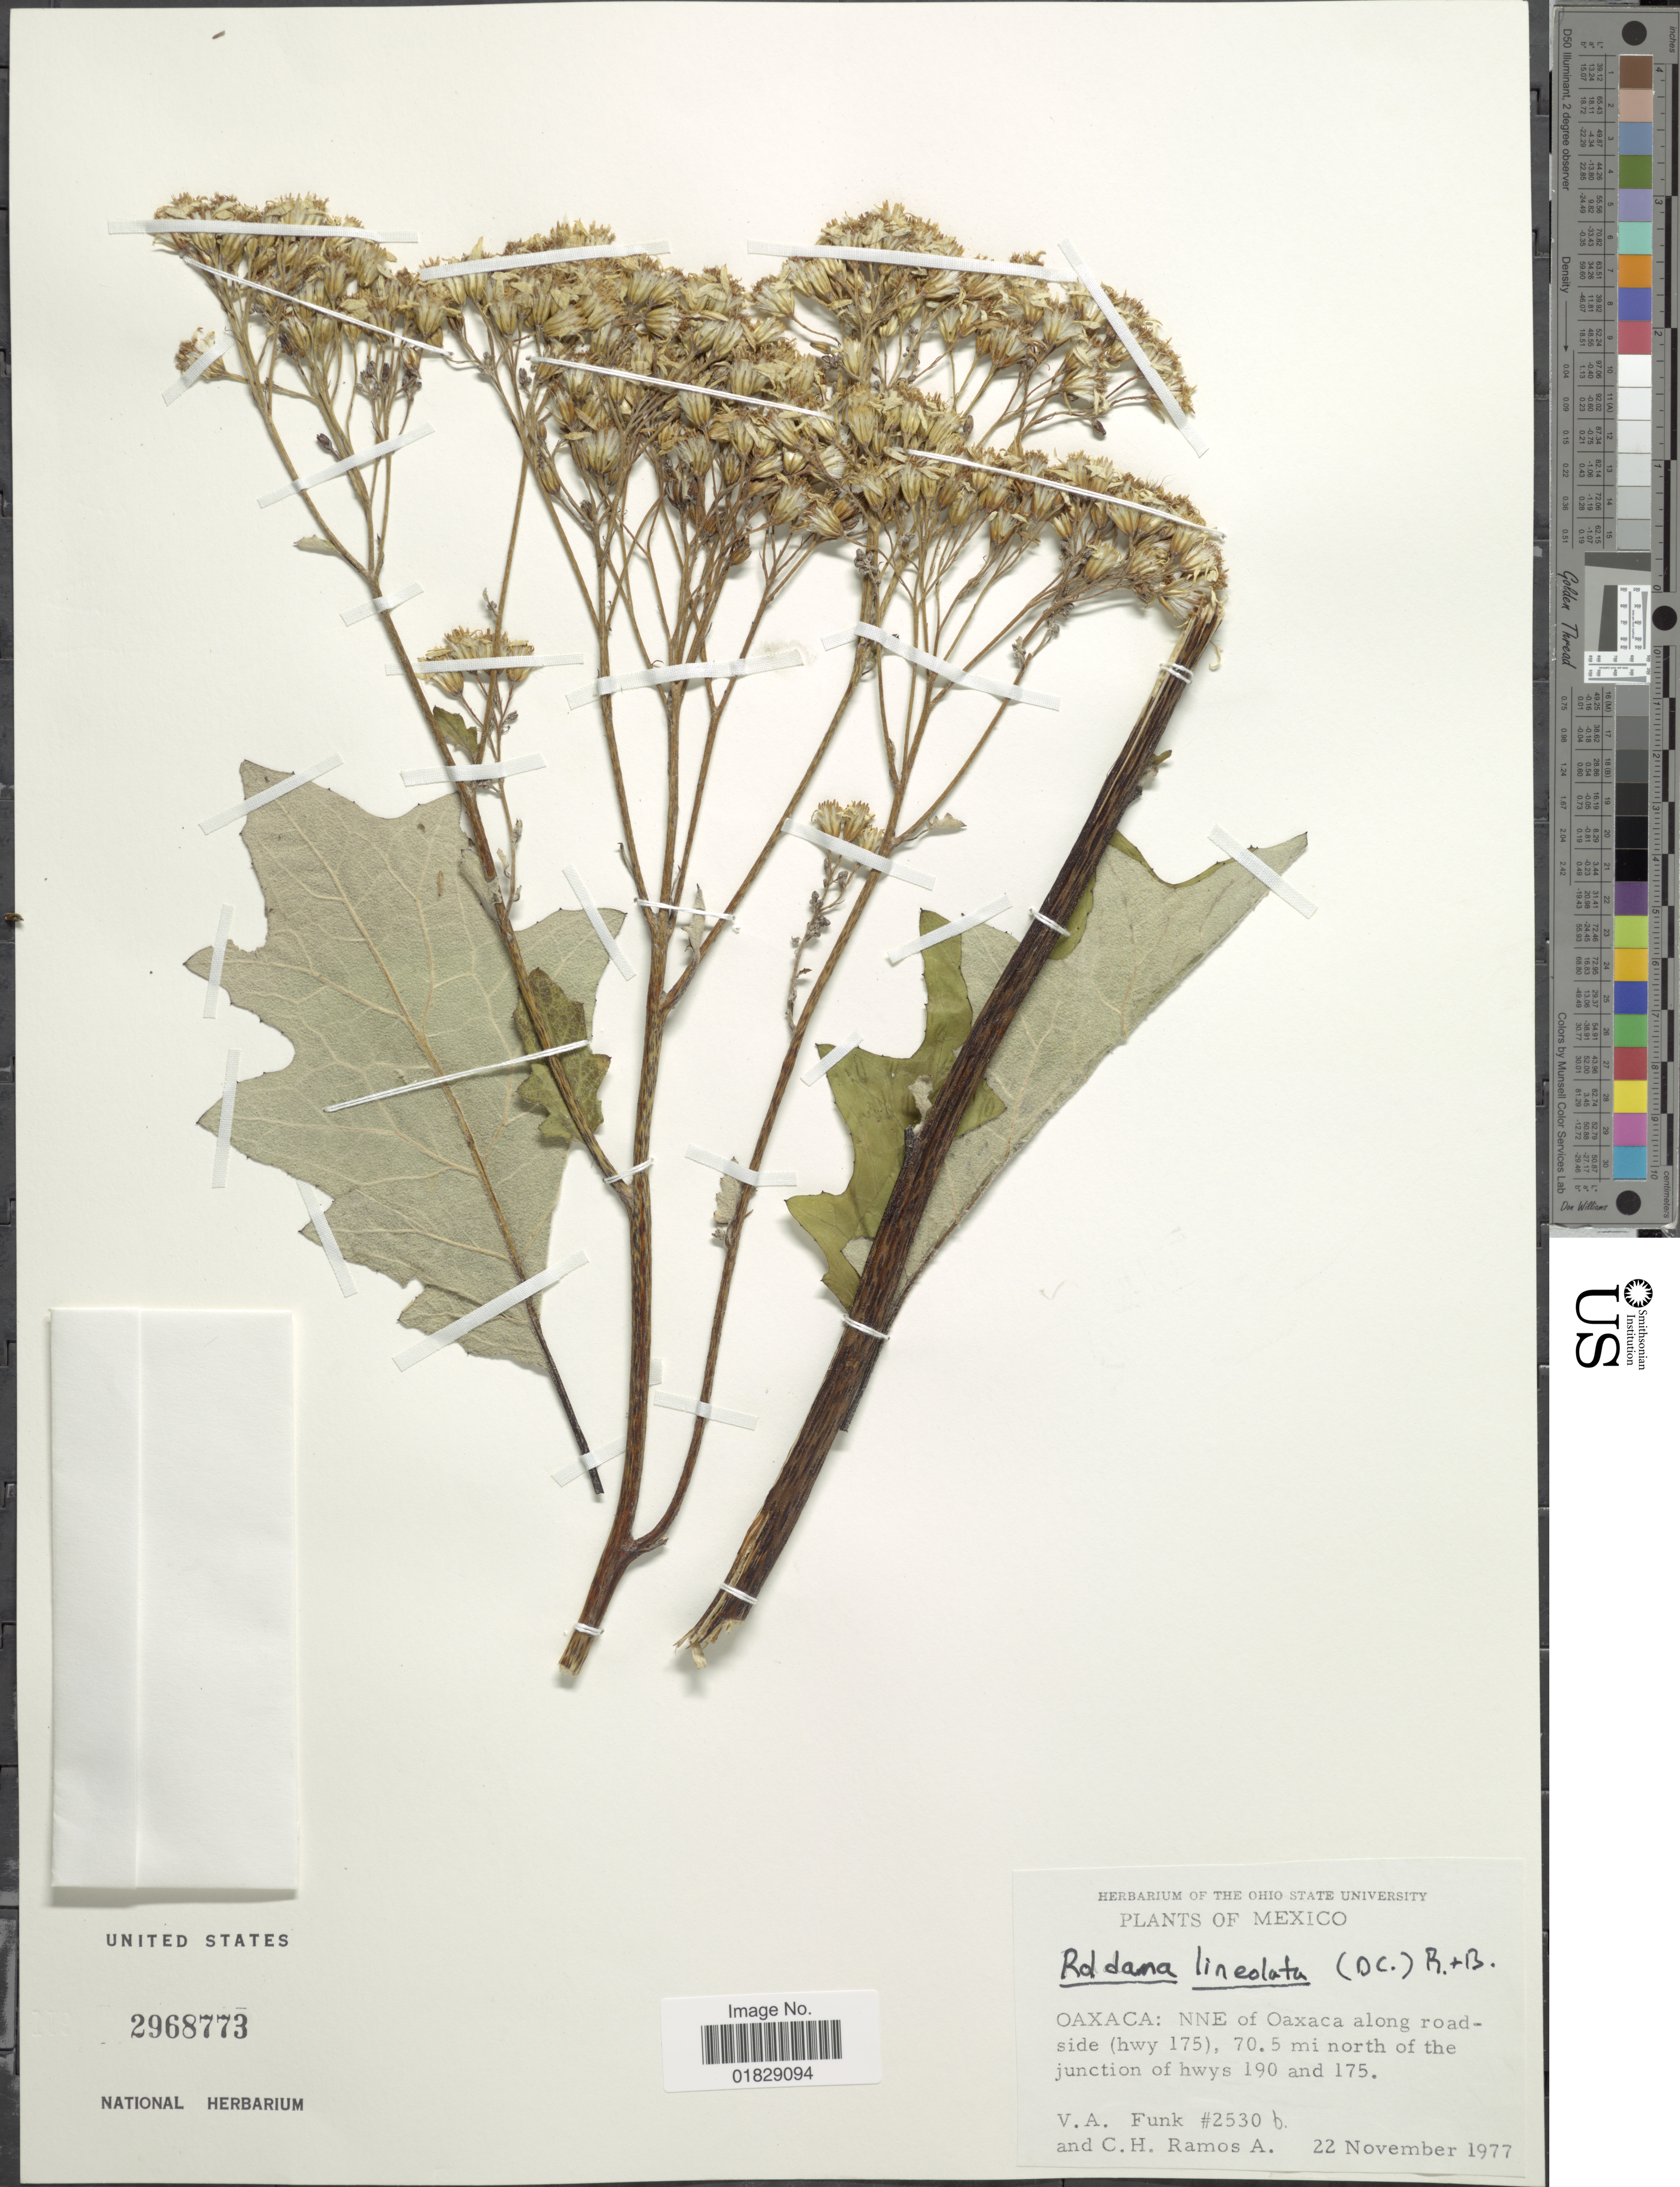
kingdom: Plantae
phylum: Tracheophyta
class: Magnoliopsida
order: Asterales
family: Asteraceae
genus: Roldana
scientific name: Roldana sinuata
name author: B.L. Turner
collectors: V. Funk & C. H. Ramos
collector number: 2530b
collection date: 1977-11-22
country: Mexico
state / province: Oaxaca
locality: Oaxaca: NNE of Oaxaca along road-side (hwy 175), 70.5 mi north of the junction of hwys 190 and 175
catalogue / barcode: US 2968773